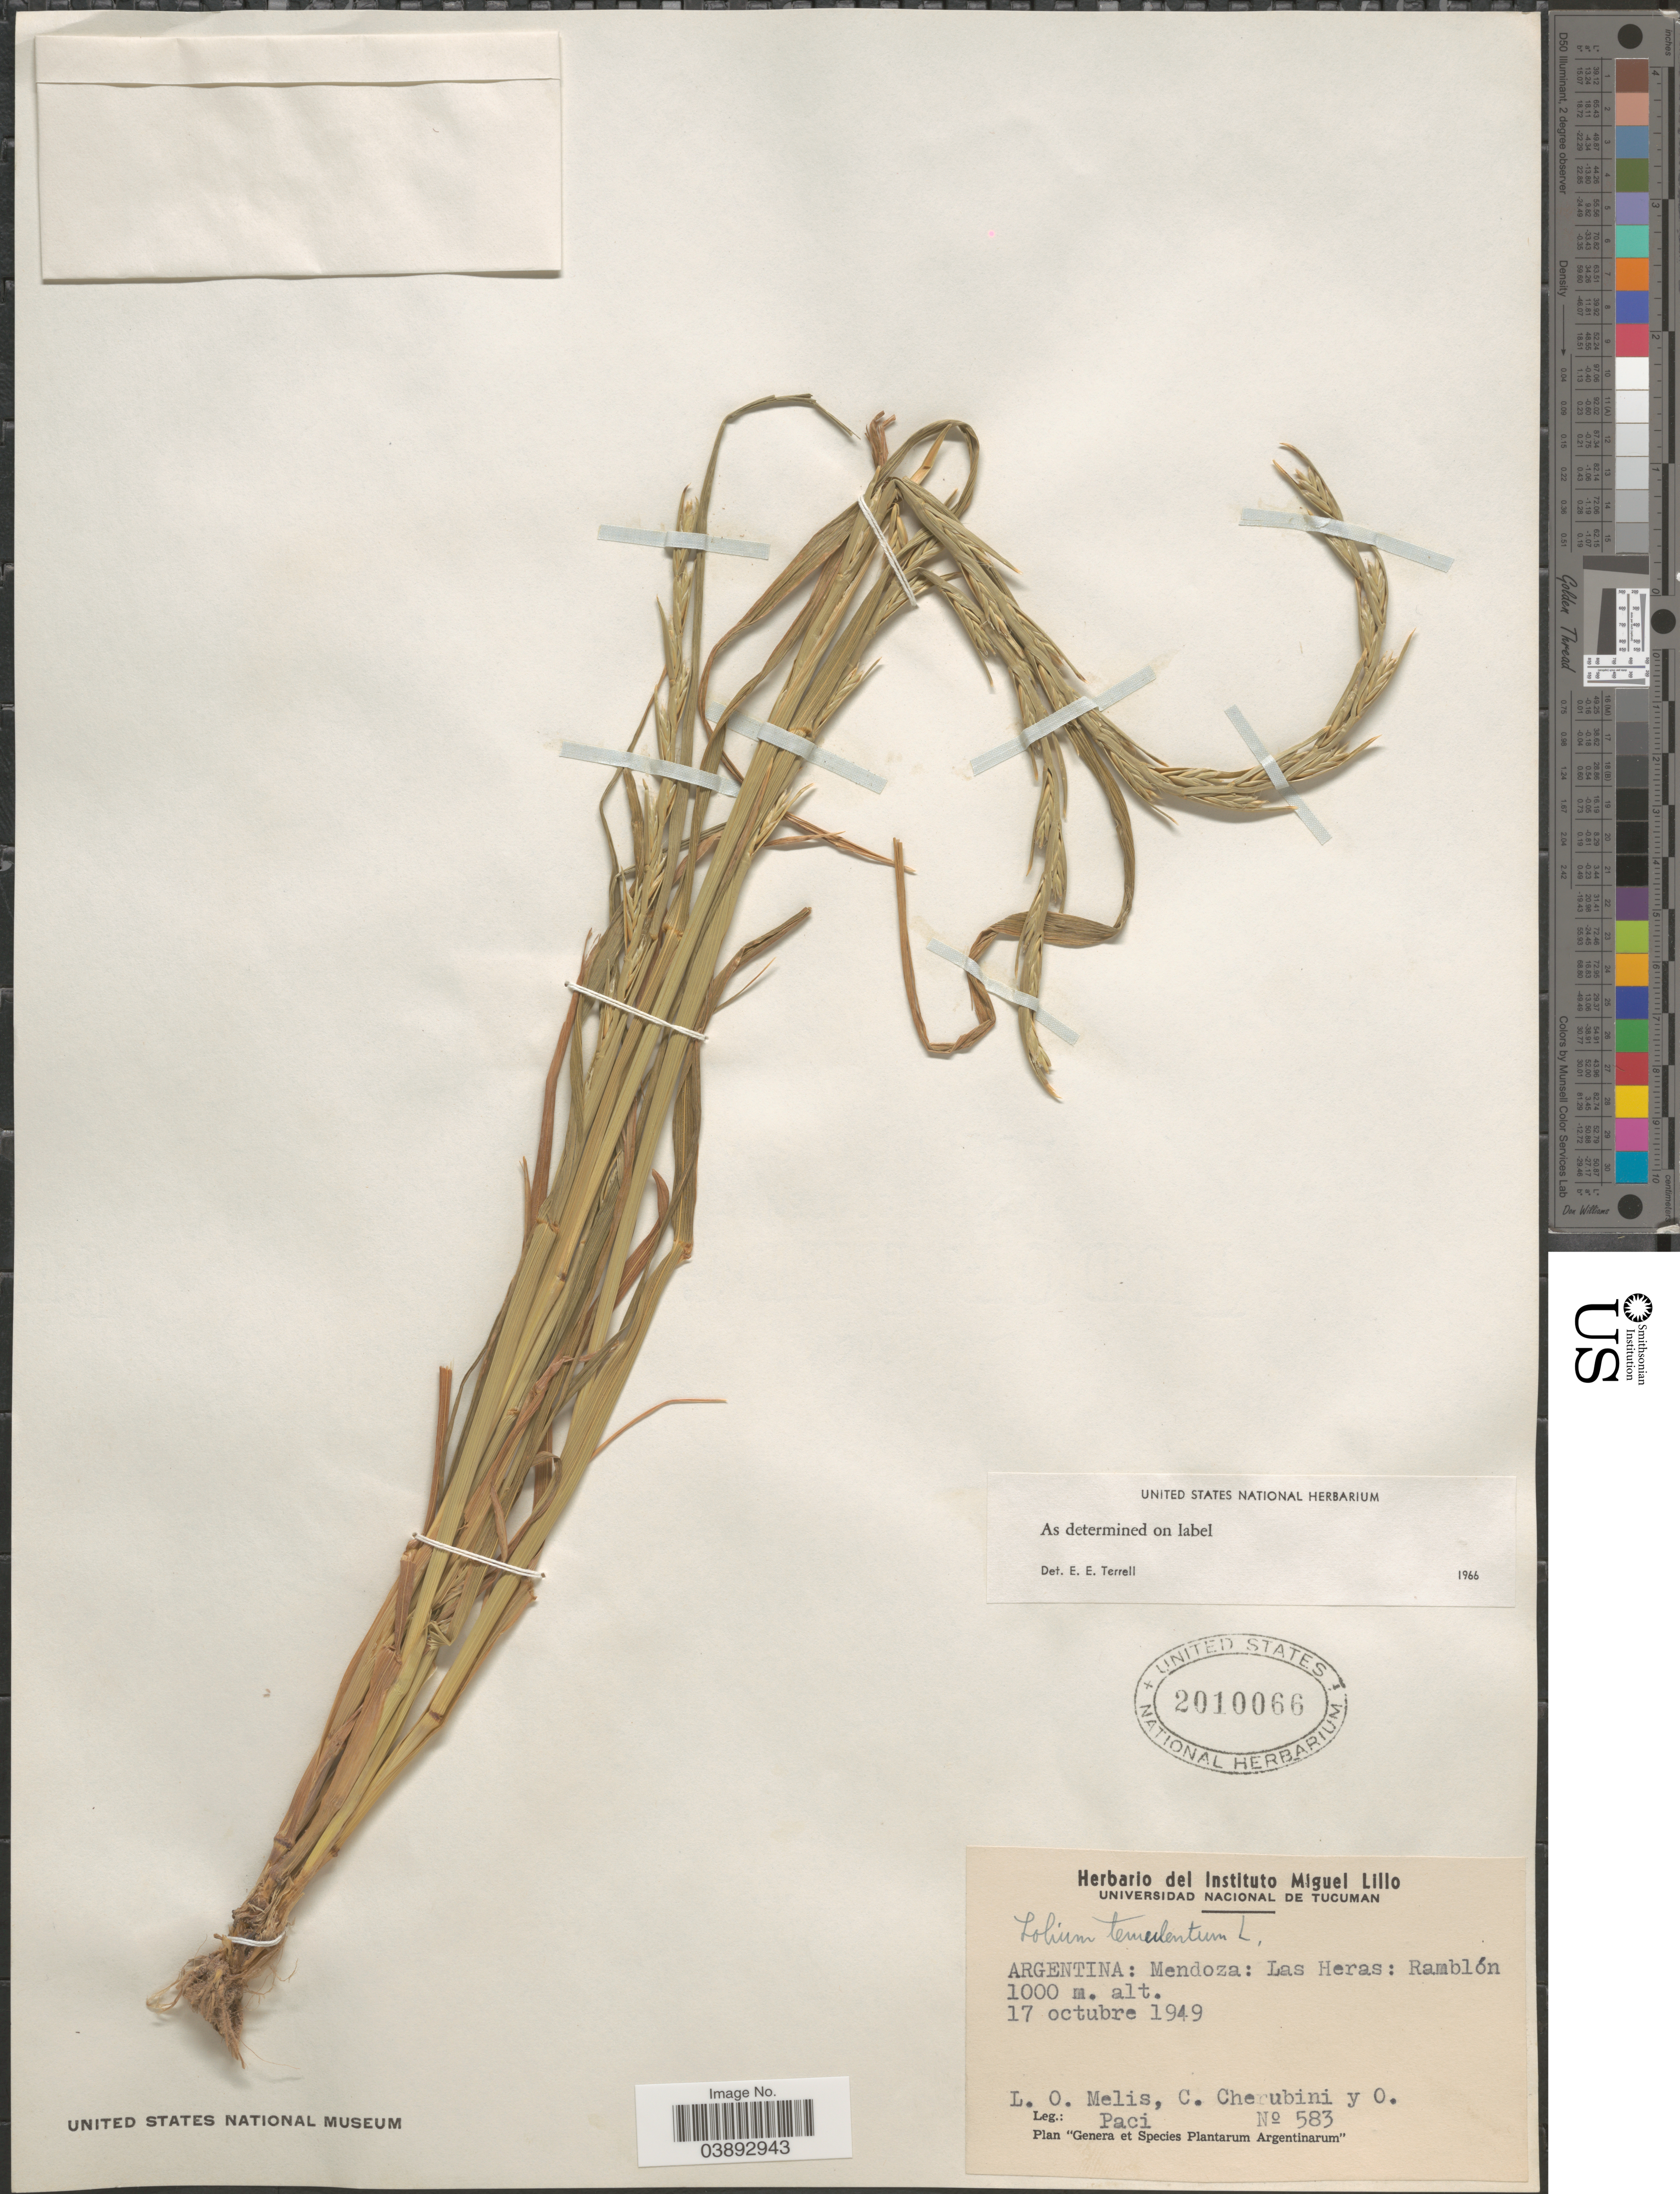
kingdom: Plantae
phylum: Tracheophyta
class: Liliopsida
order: Poales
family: Poaceae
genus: Lolium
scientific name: Lolium temulentum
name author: L.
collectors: L. Melis, C. Cherubini & O. Paci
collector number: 583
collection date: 1949-10-17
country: Argentina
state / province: Mendoza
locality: Las Heras: Ramblón.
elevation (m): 1000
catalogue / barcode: US 2010066